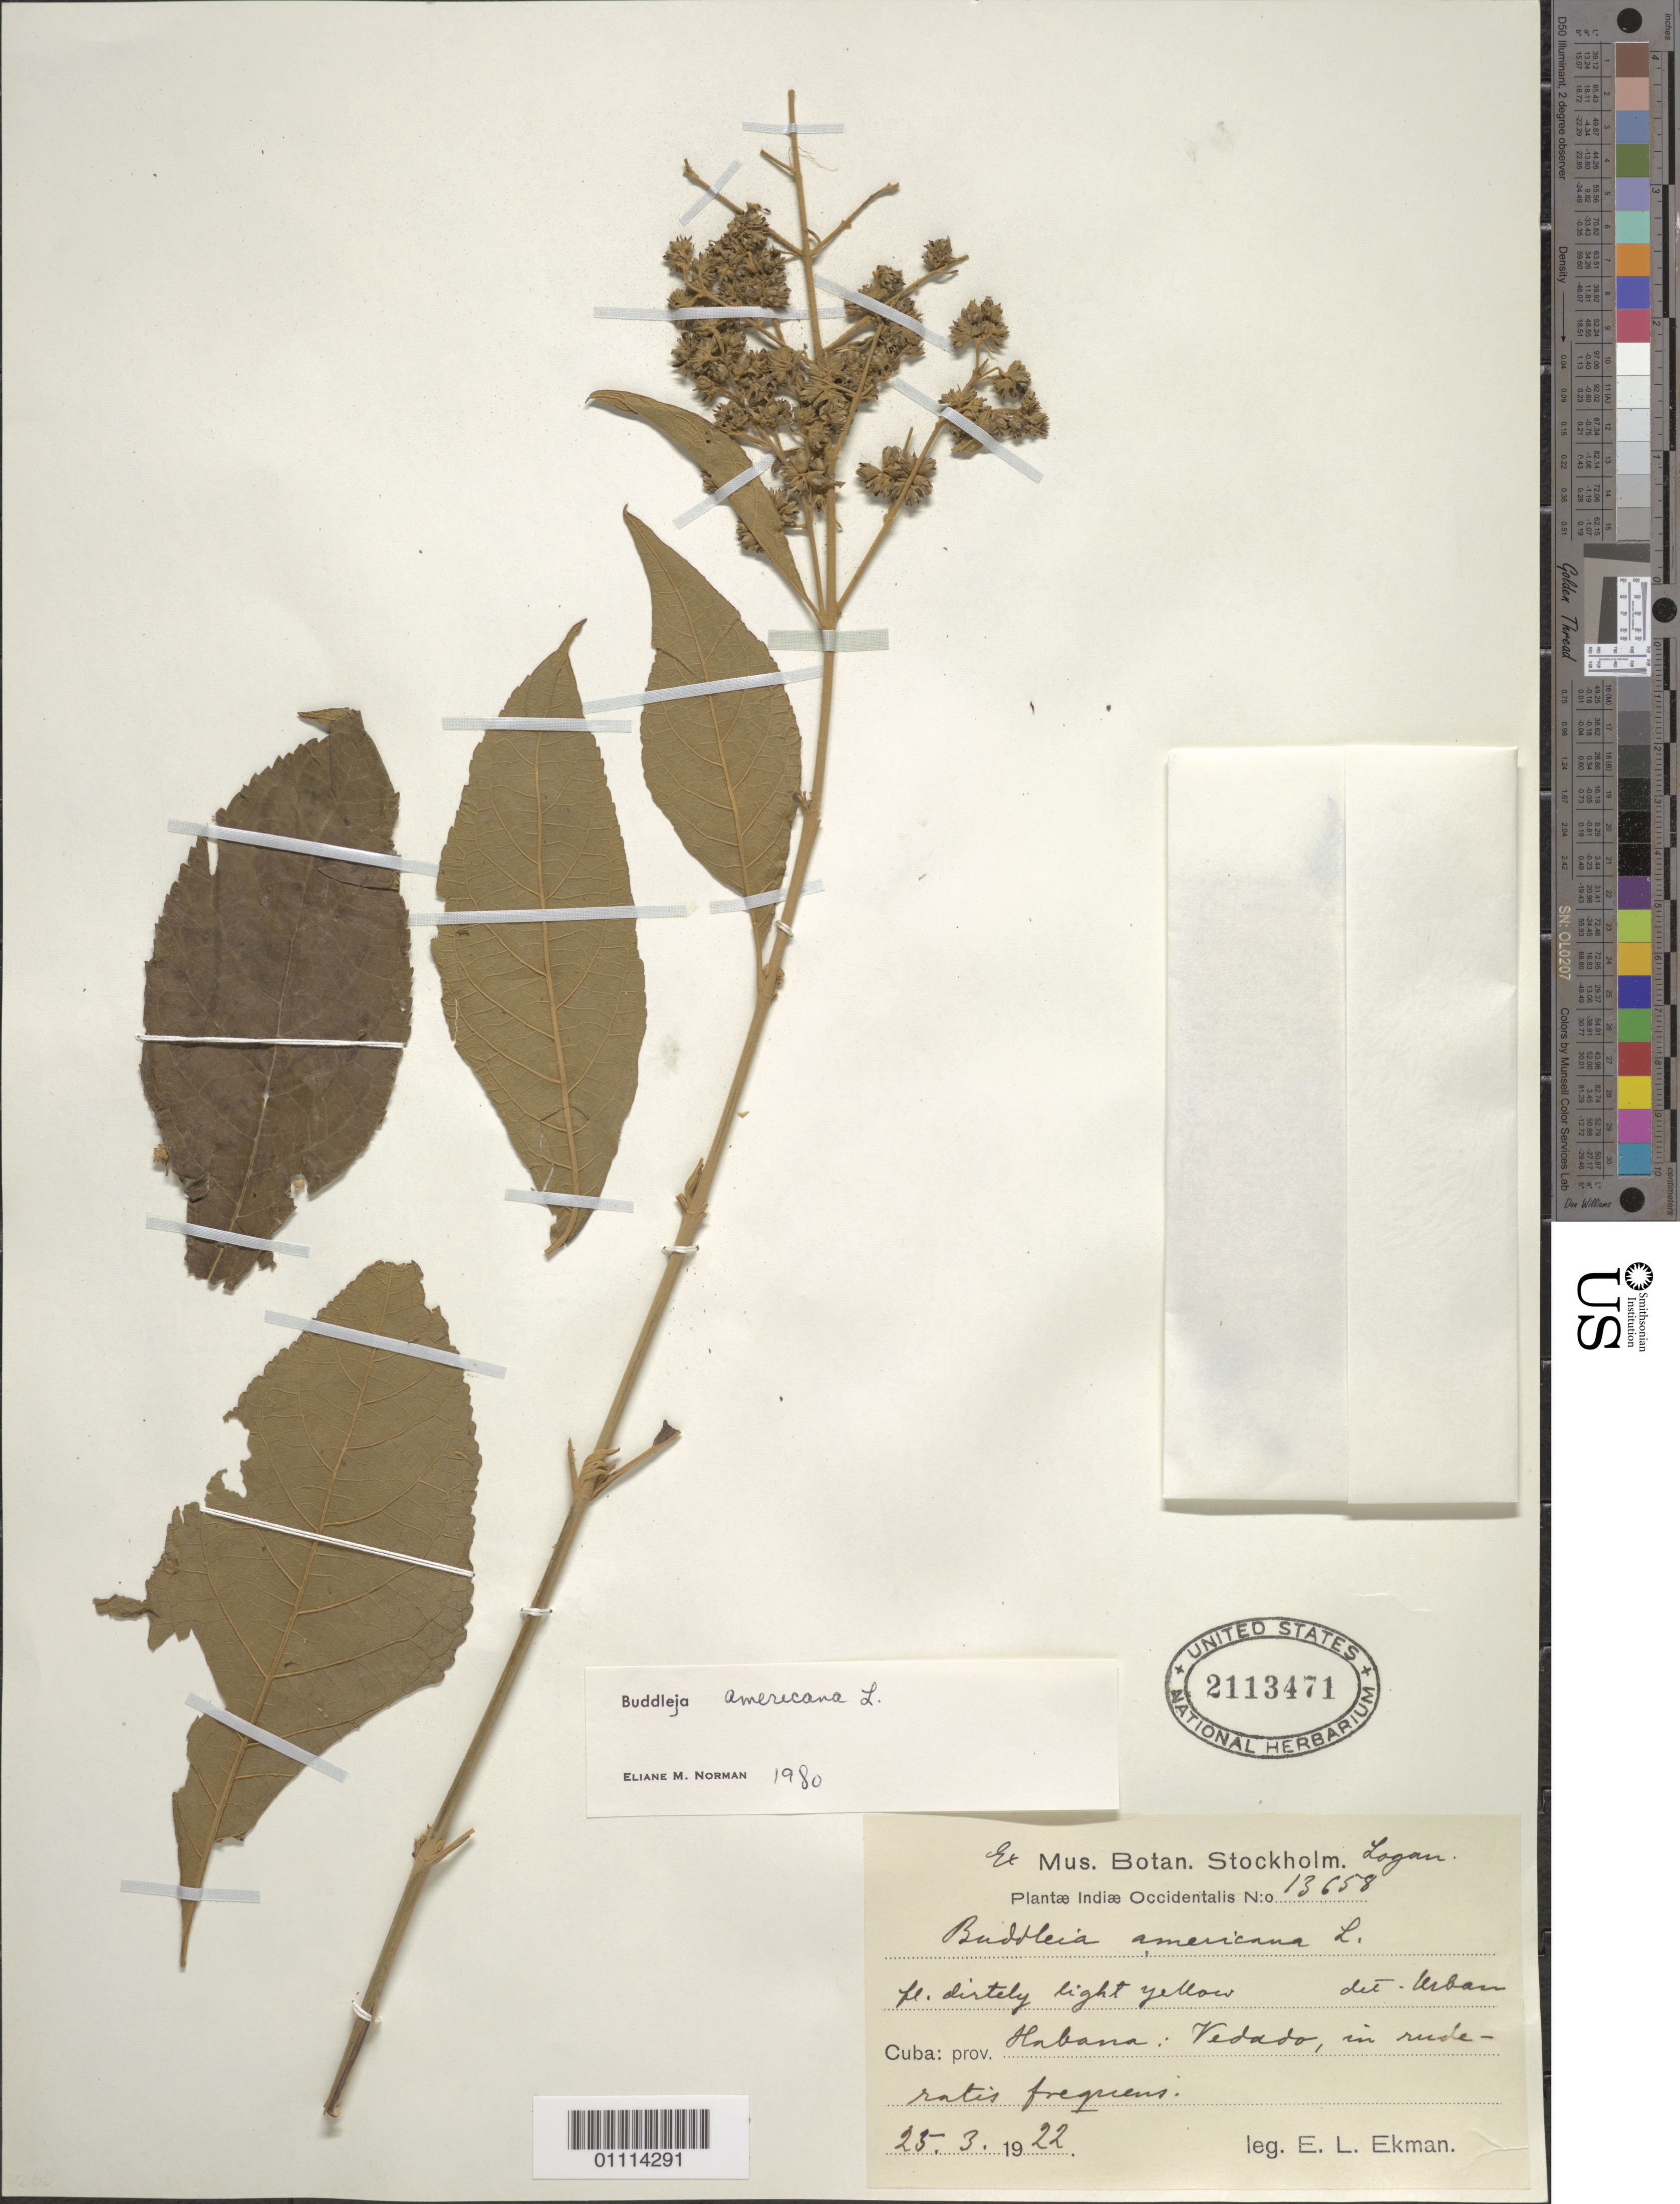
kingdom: Plantae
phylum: Tracheophyta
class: Magnoliopsida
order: Lamiales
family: Scrophulariaceae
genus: Buddleja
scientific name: Buddleja americana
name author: L.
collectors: E. L. Ekman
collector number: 13658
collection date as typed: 25 Mar 1922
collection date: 1922-03-25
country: Cuba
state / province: La Habana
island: Cuba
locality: Habana: Vedado, in rude-ratis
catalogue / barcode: US 2113471